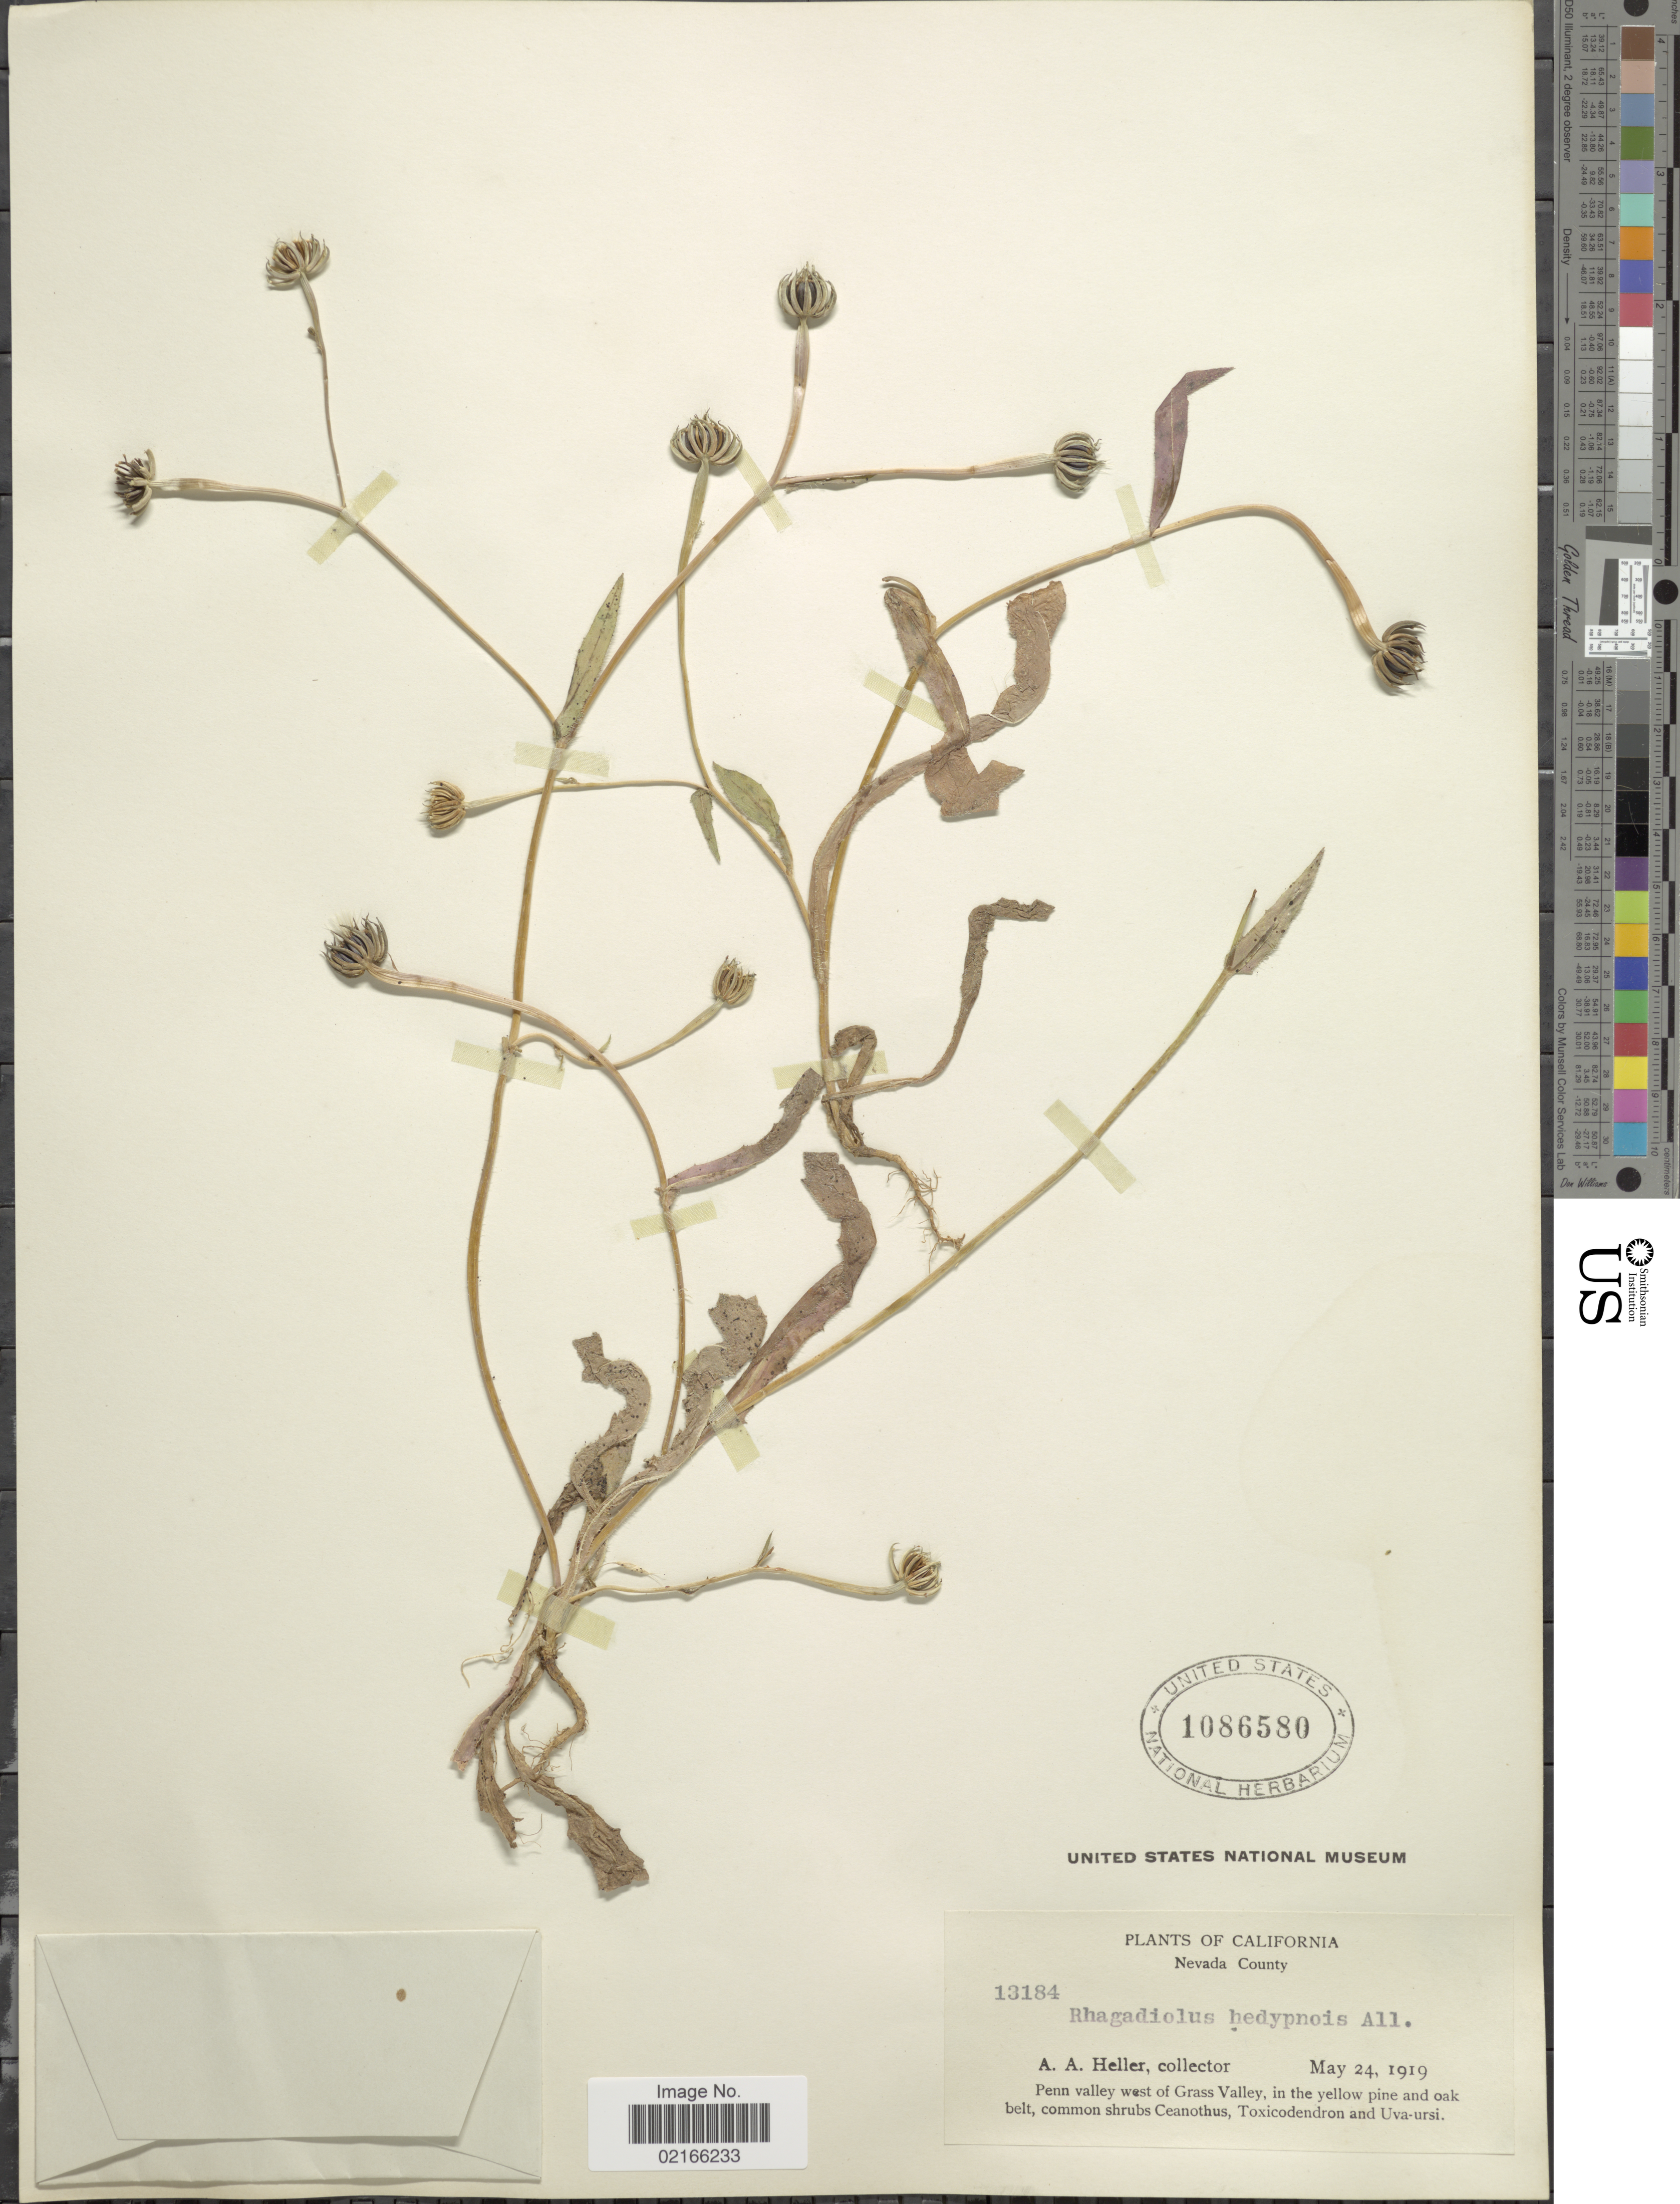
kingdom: Plantae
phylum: Tracheophyta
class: Magnoliopsida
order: Asterales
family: Asteraceae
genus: Hedypnois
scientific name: Hedypnois rhagadioloides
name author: (L.) F.W. Schmidt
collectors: A. A. Heller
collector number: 13184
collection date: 1919-05-24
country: United States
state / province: California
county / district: Nevada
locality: Nevada County. Penn valley west of Grass Valley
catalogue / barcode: US 1086580